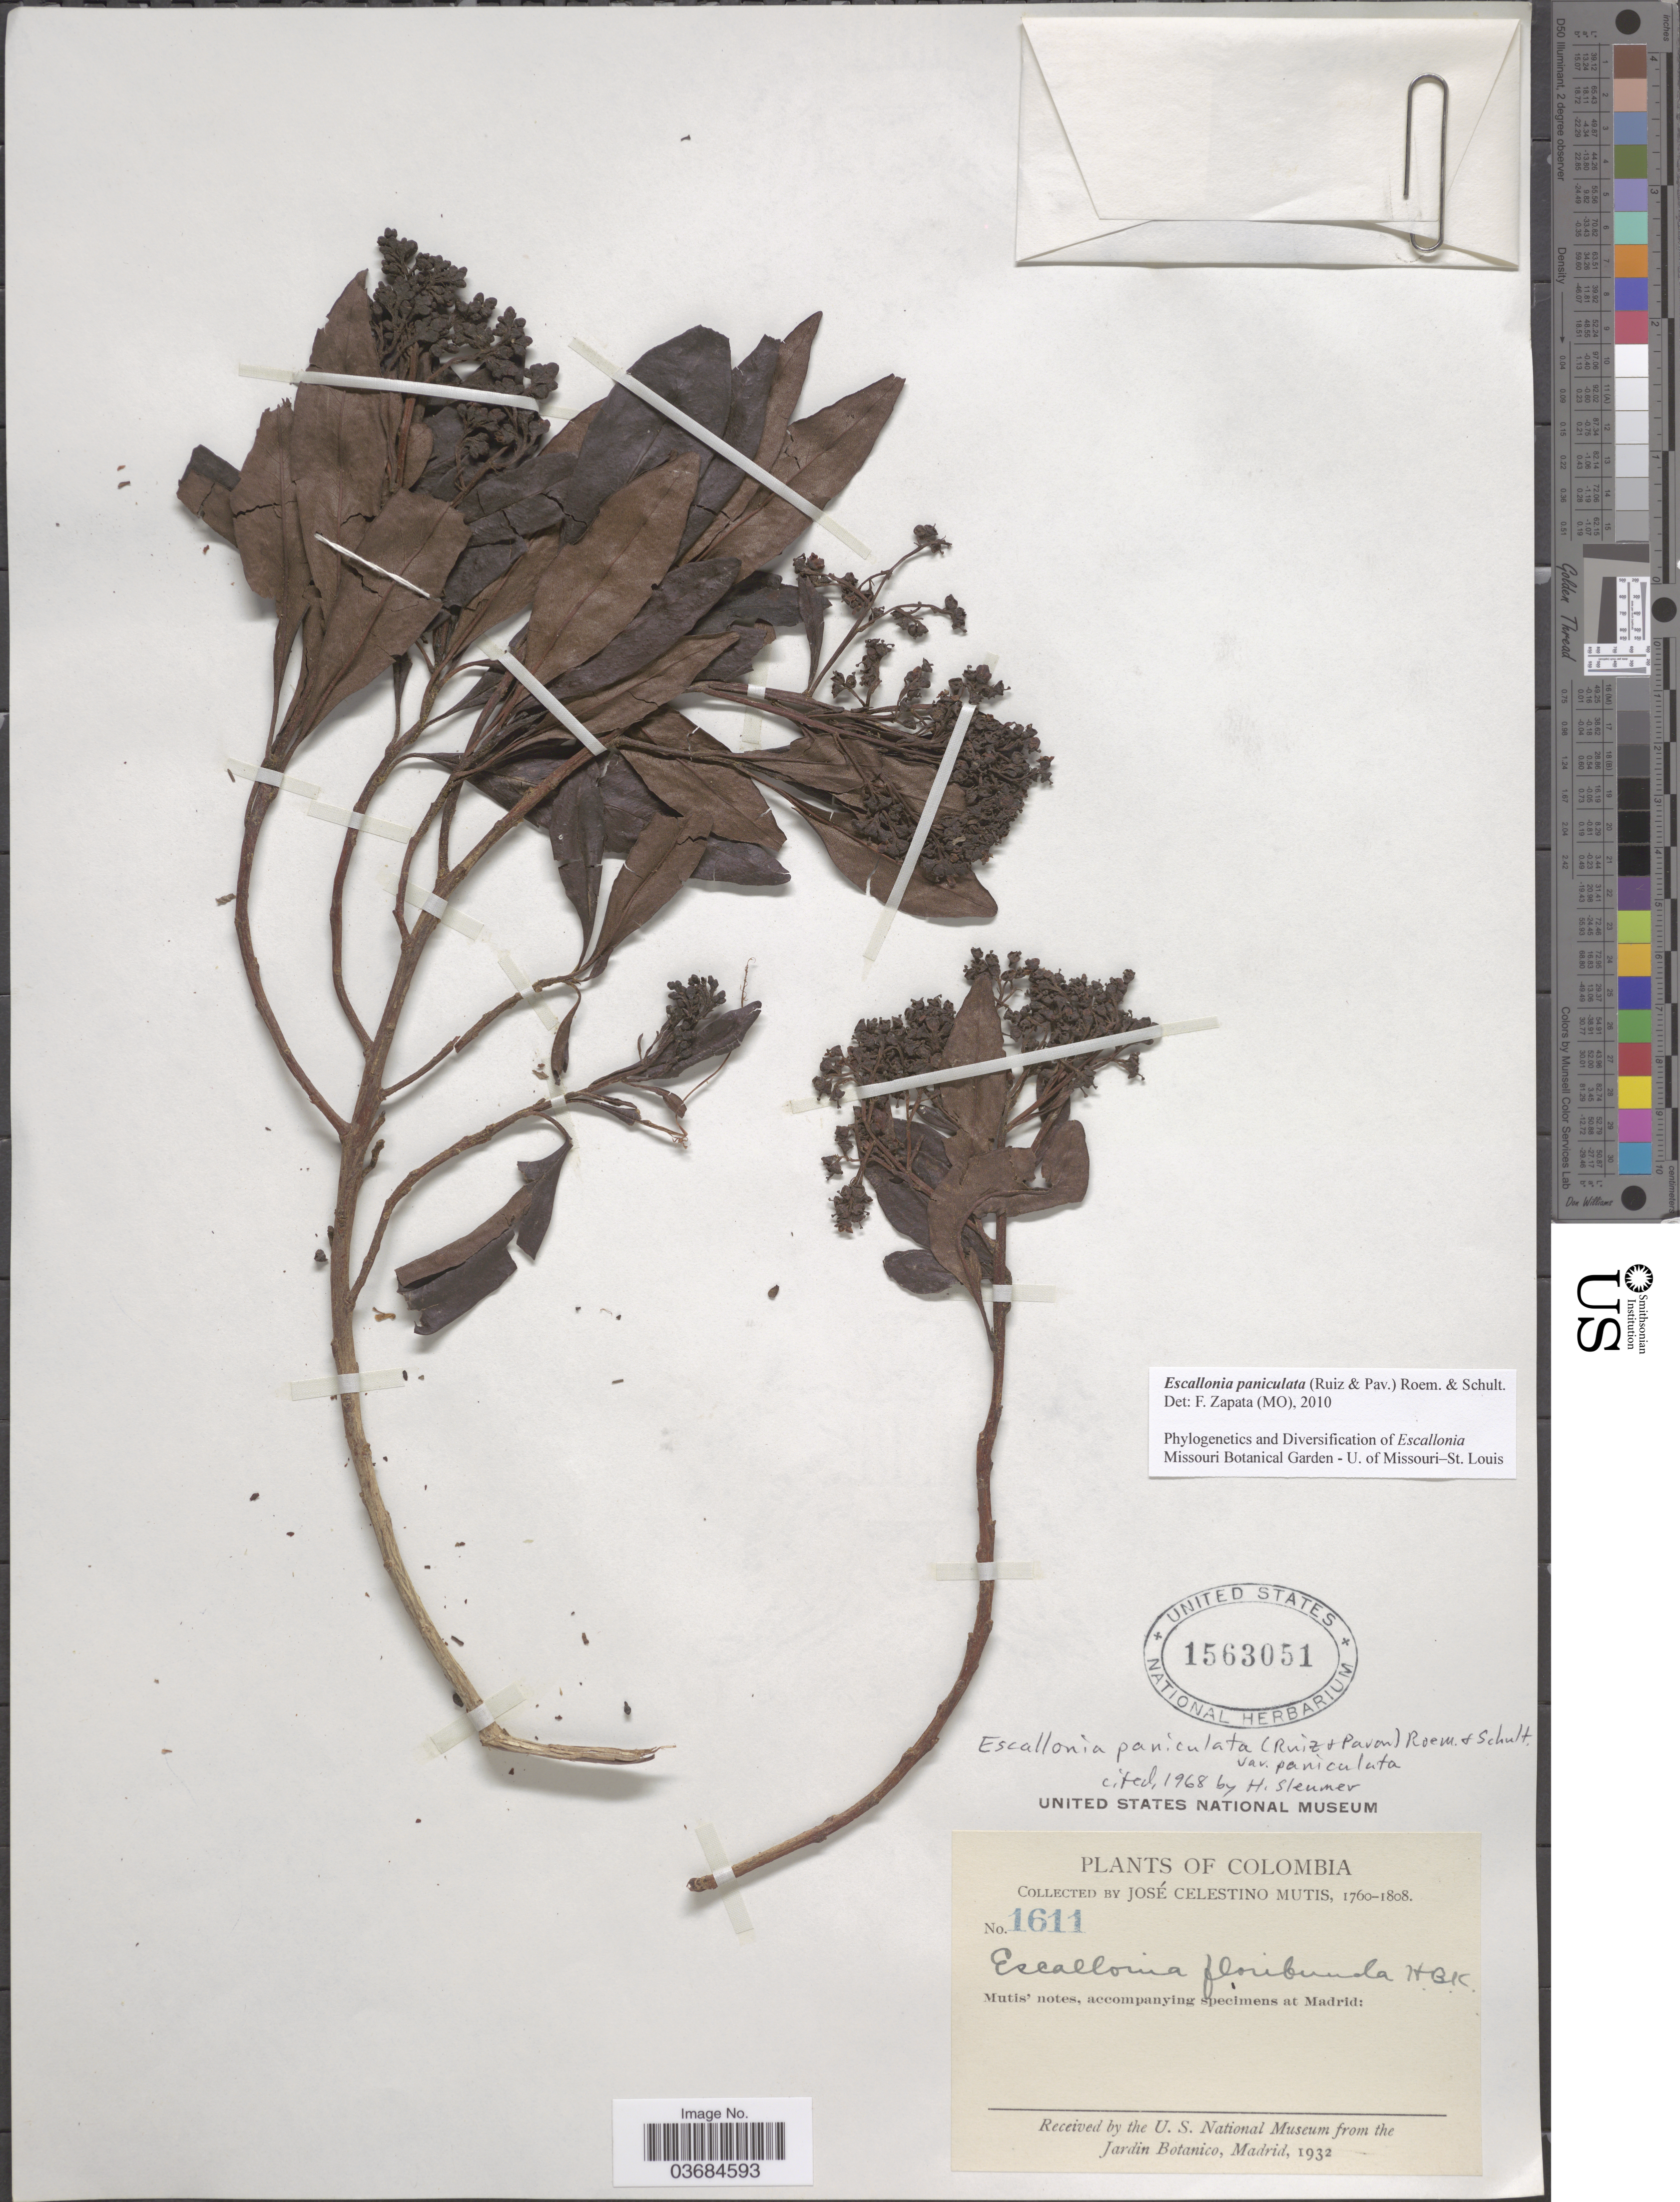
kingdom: Plantae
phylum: Tracheophyta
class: Magnoliopsida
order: Escalloniales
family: Escalloniaceae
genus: Escallonia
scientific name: Escallonia paniculata var. paniculata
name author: (Ruiz & Pav.) Roem. & Schult.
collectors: J. C. B. Mutis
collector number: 1611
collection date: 1760/1808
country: Colombia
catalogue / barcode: US 1563051